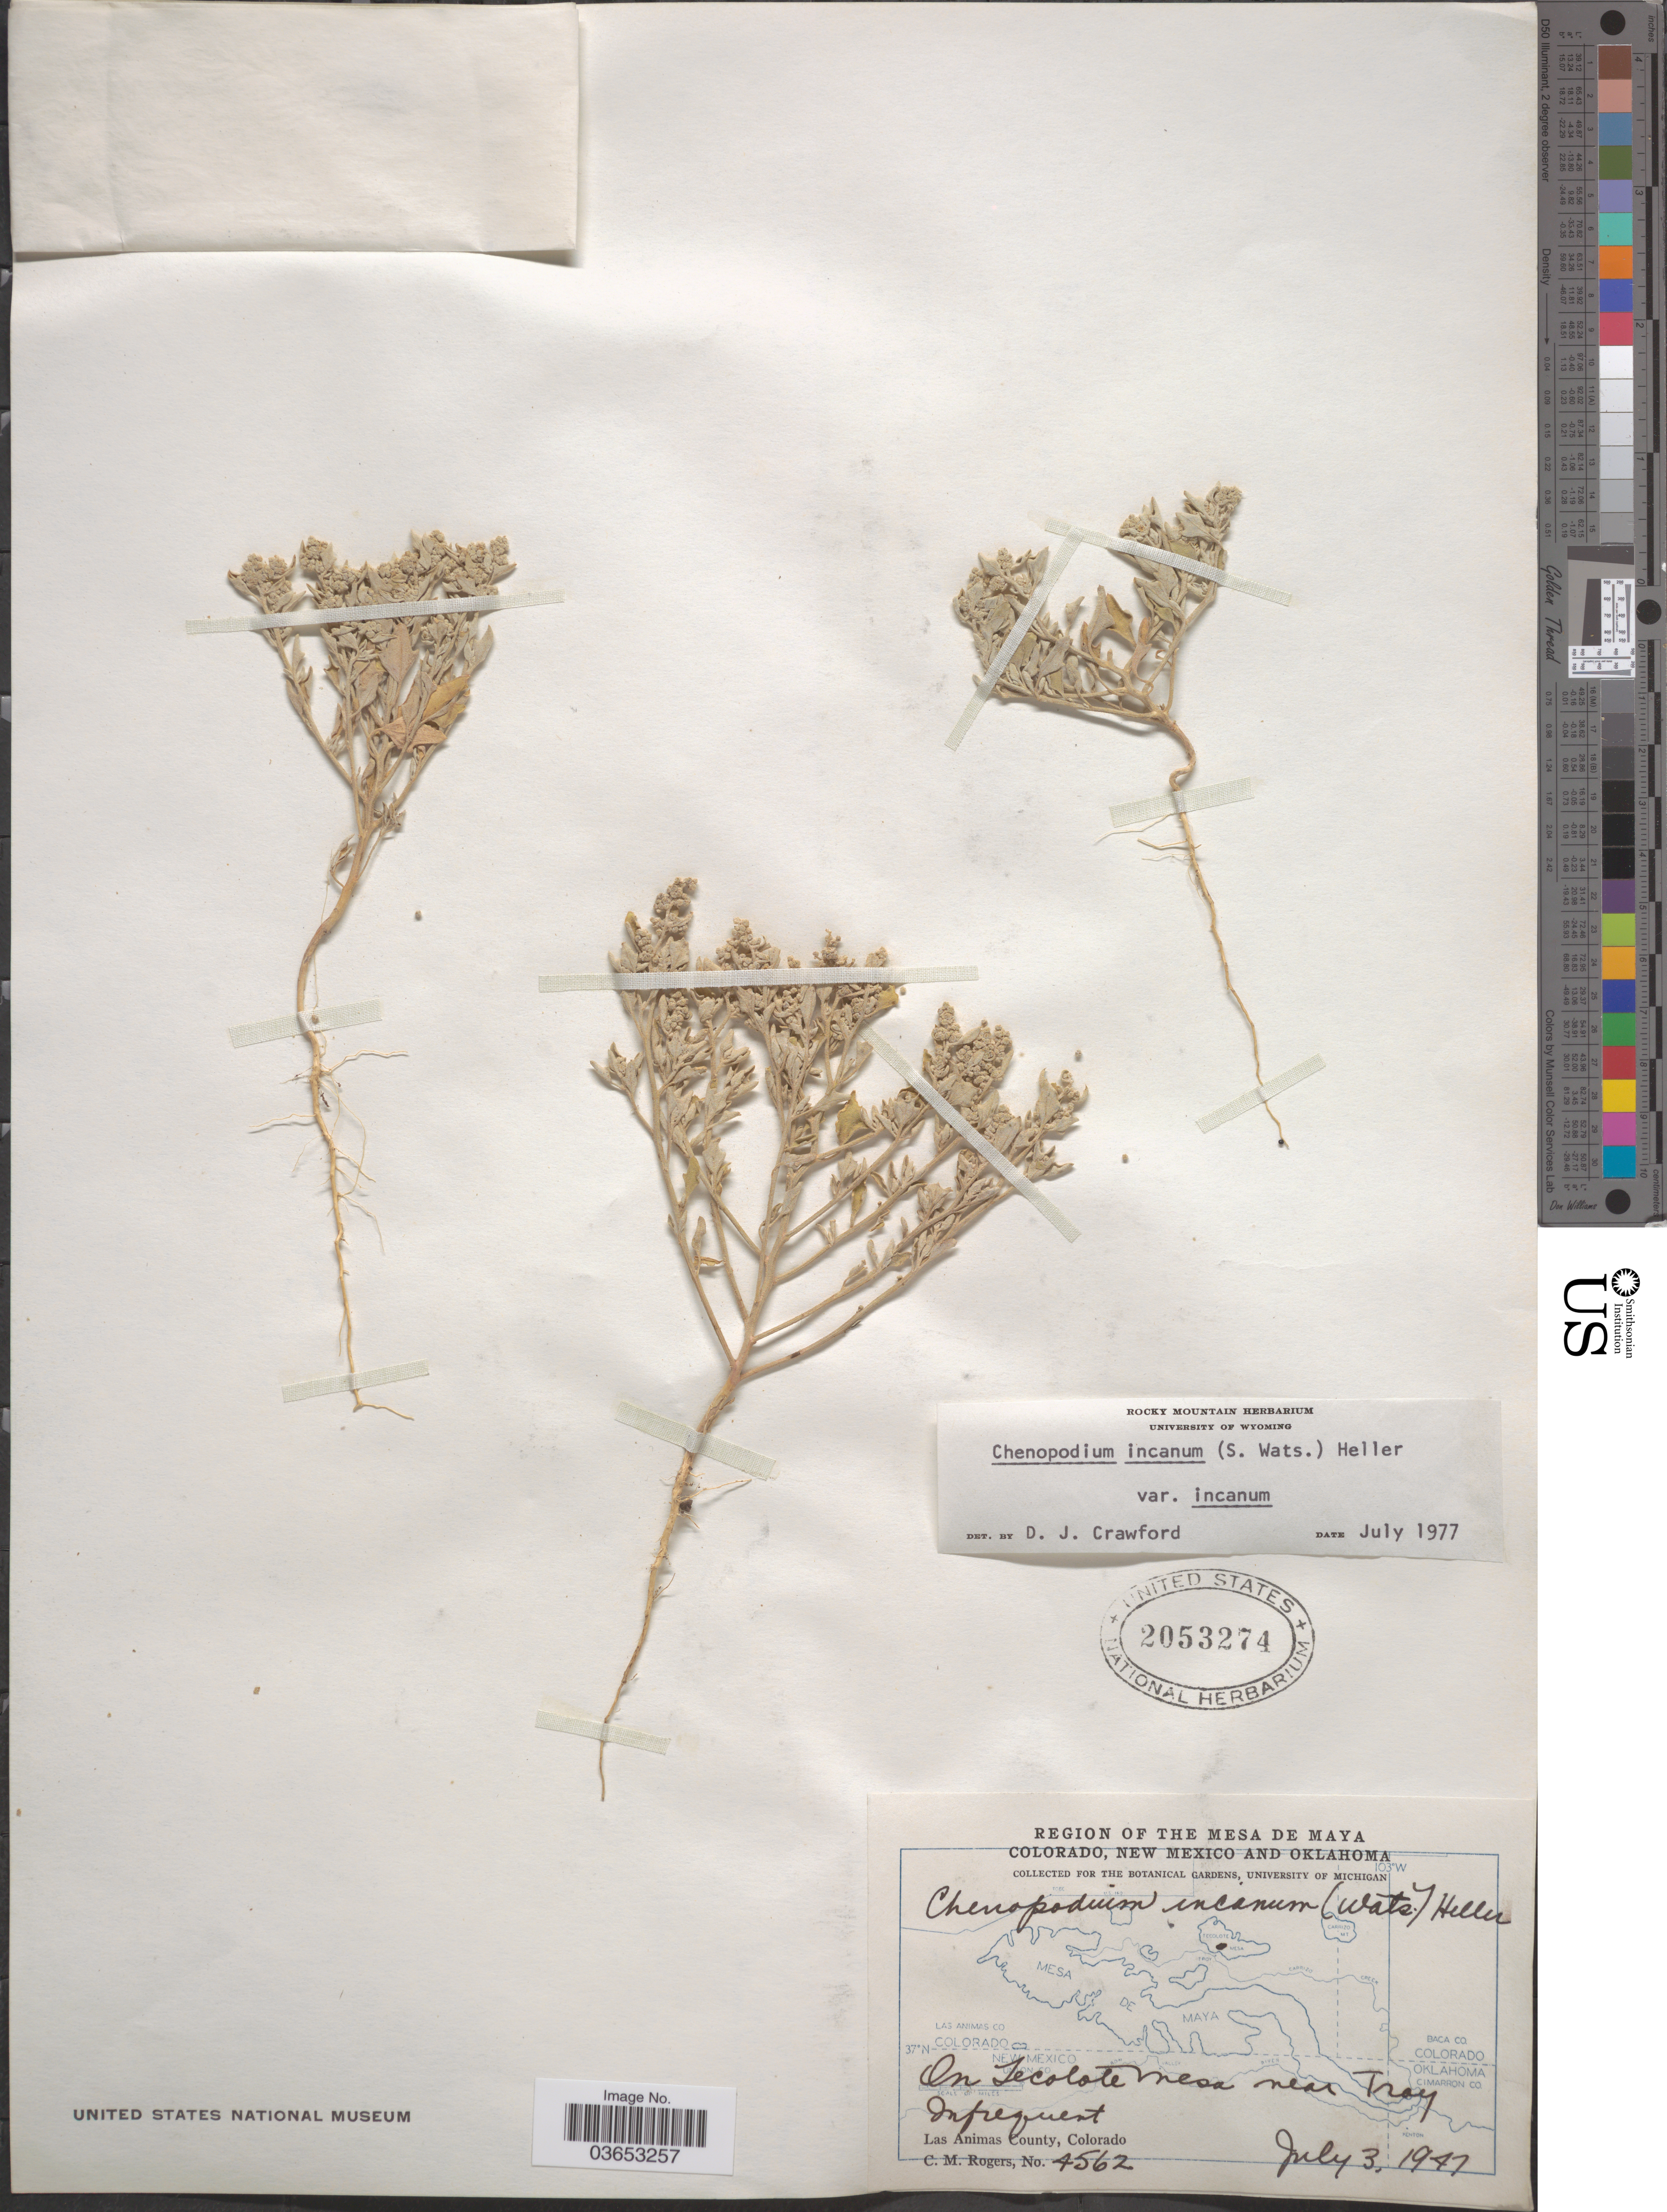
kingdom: Plantae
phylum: Tracheophyta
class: Magnoliopsida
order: Caryophyllales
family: Amaranthaceae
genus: Chenopodium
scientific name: Chenopodium incanum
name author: (S. Watson) A. Heller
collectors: C. M. Rogers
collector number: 4562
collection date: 1947-07-03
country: United States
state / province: Colorado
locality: Mesa de Maya. On Tecolote Mesa near Troy. Las Animas County.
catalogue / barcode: US 2053274